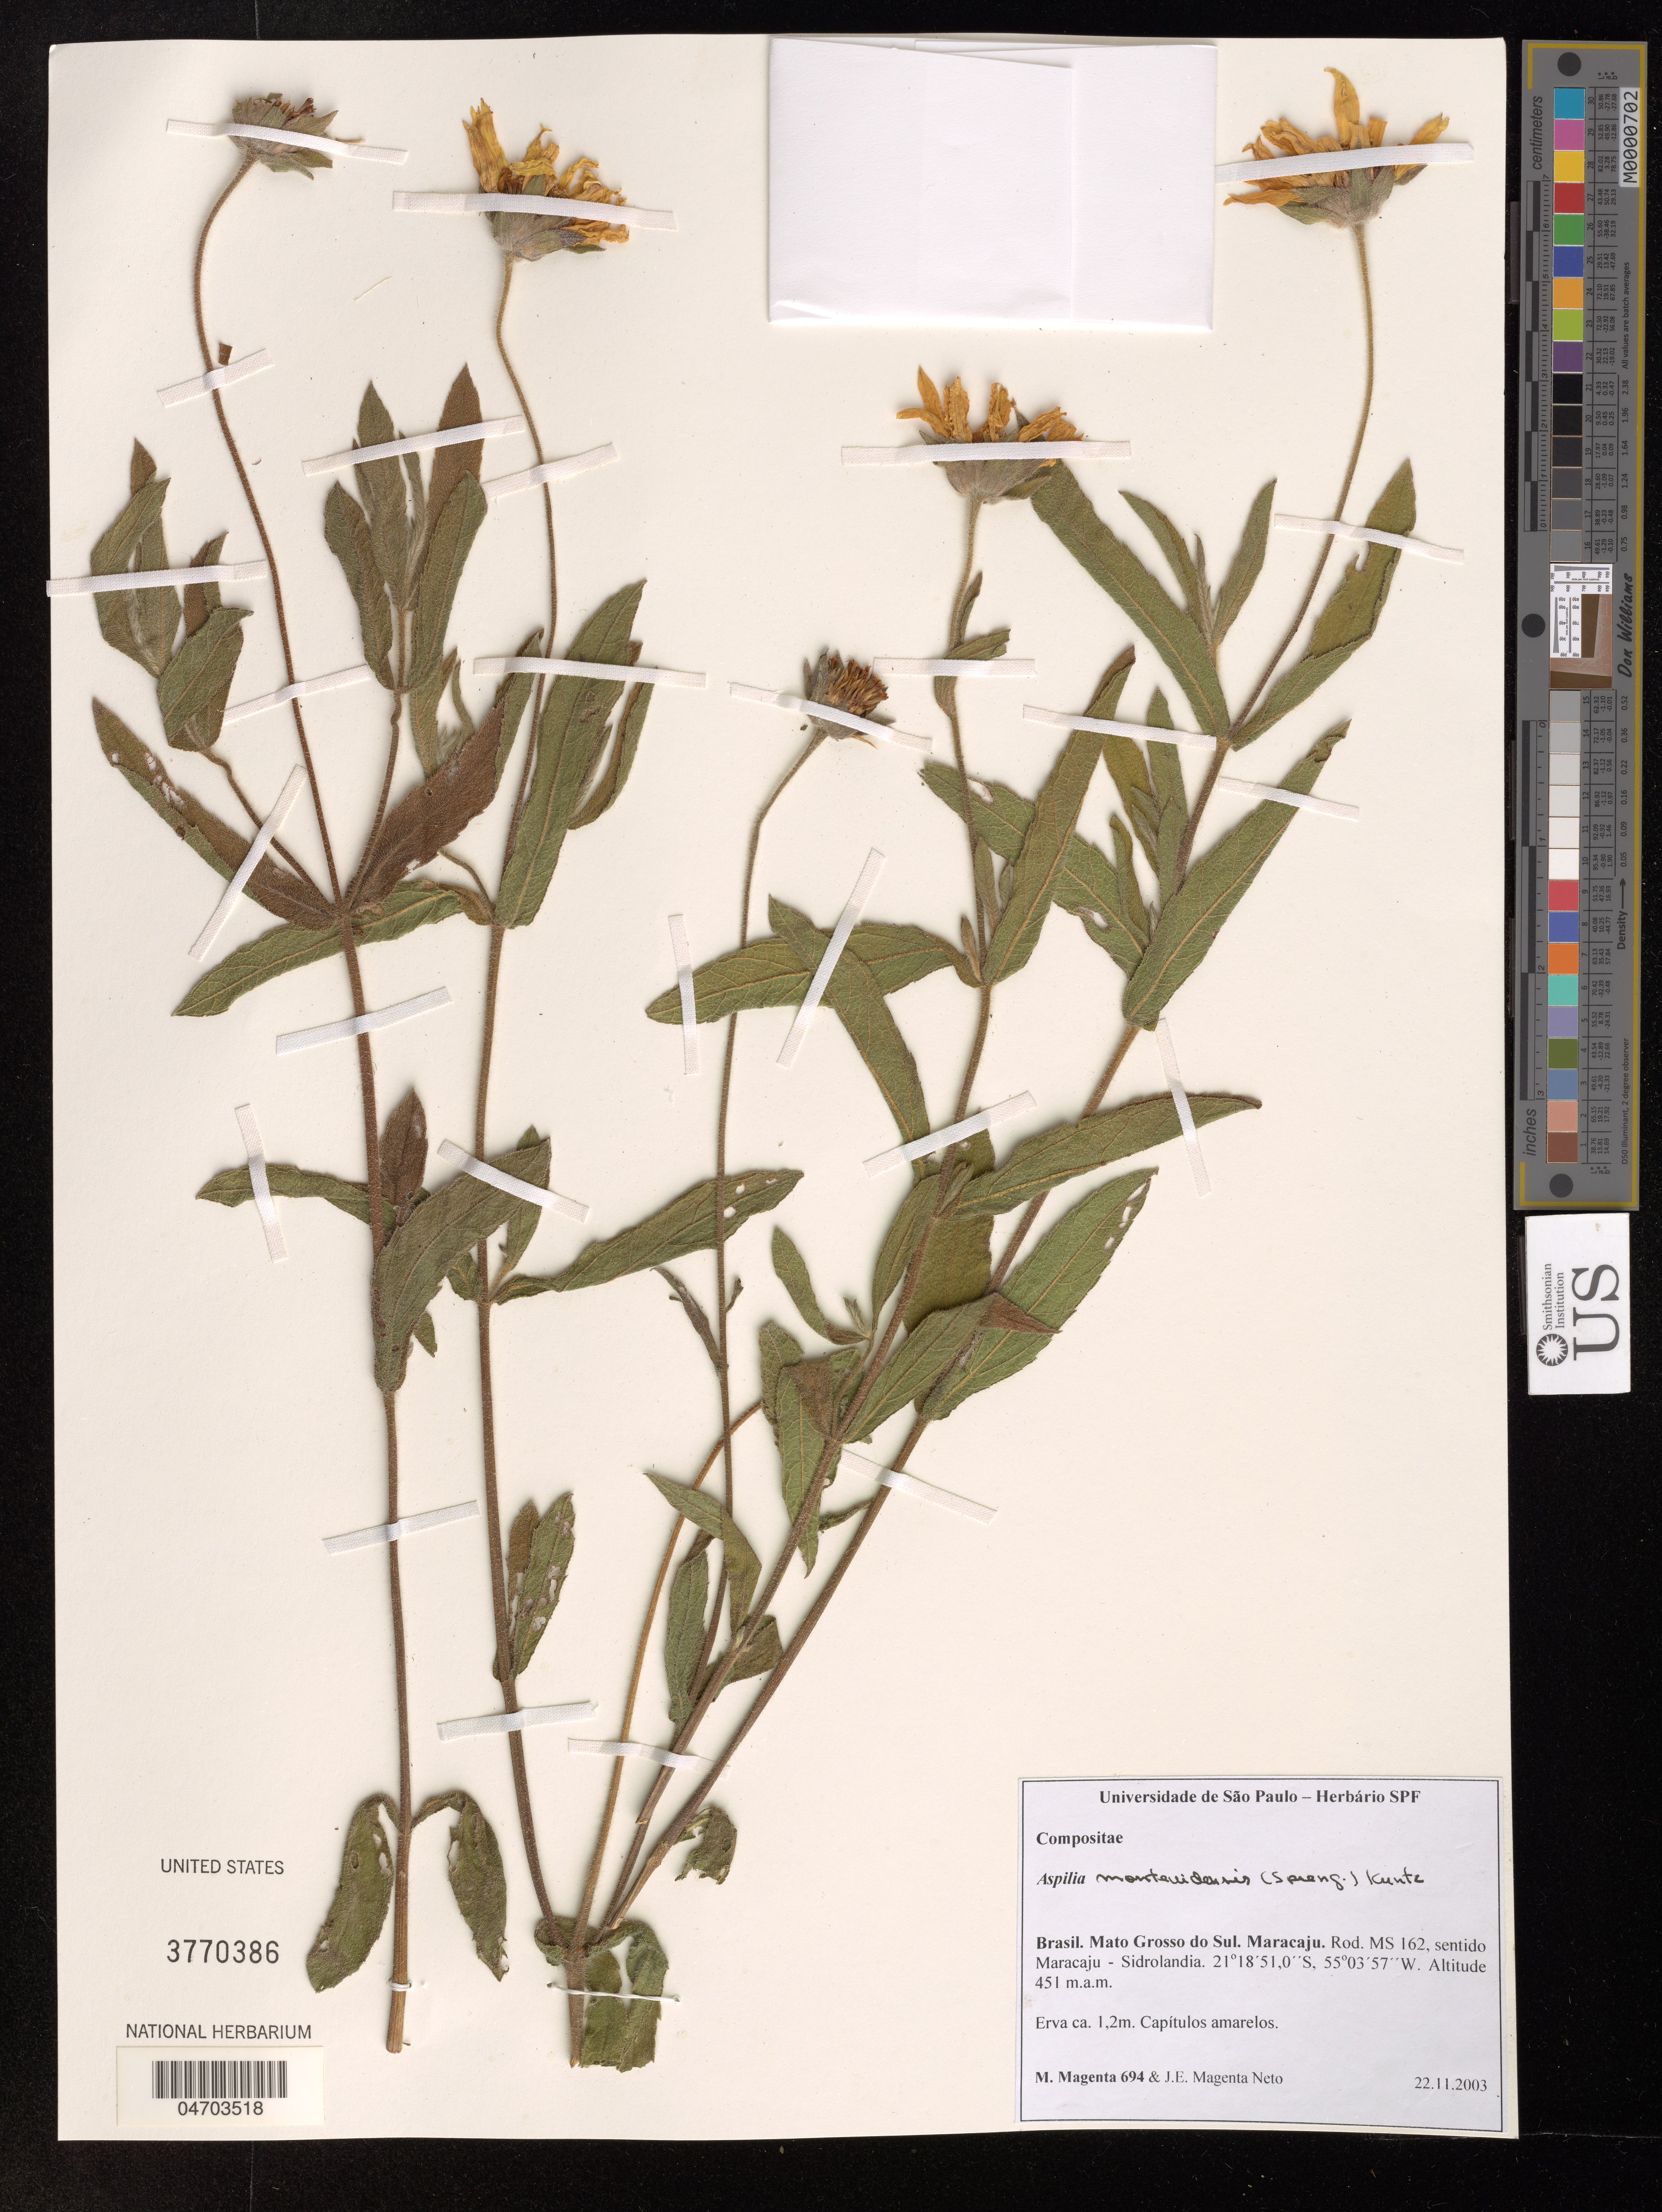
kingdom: Plantae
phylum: Tracheophyta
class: Magnoliopsida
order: Asterales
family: Asteraceae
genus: Aspilia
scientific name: Aspilia montividensis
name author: (Spreng.) Baker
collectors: M. Magenta & J. Magenta Neto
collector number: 694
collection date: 2003-11-22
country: Brazil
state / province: Mato Grosso do Sul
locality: Maracaju. Rod. MS 162, sentido Maracaju - Sidrolandia.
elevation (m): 451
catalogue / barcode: US 3770386